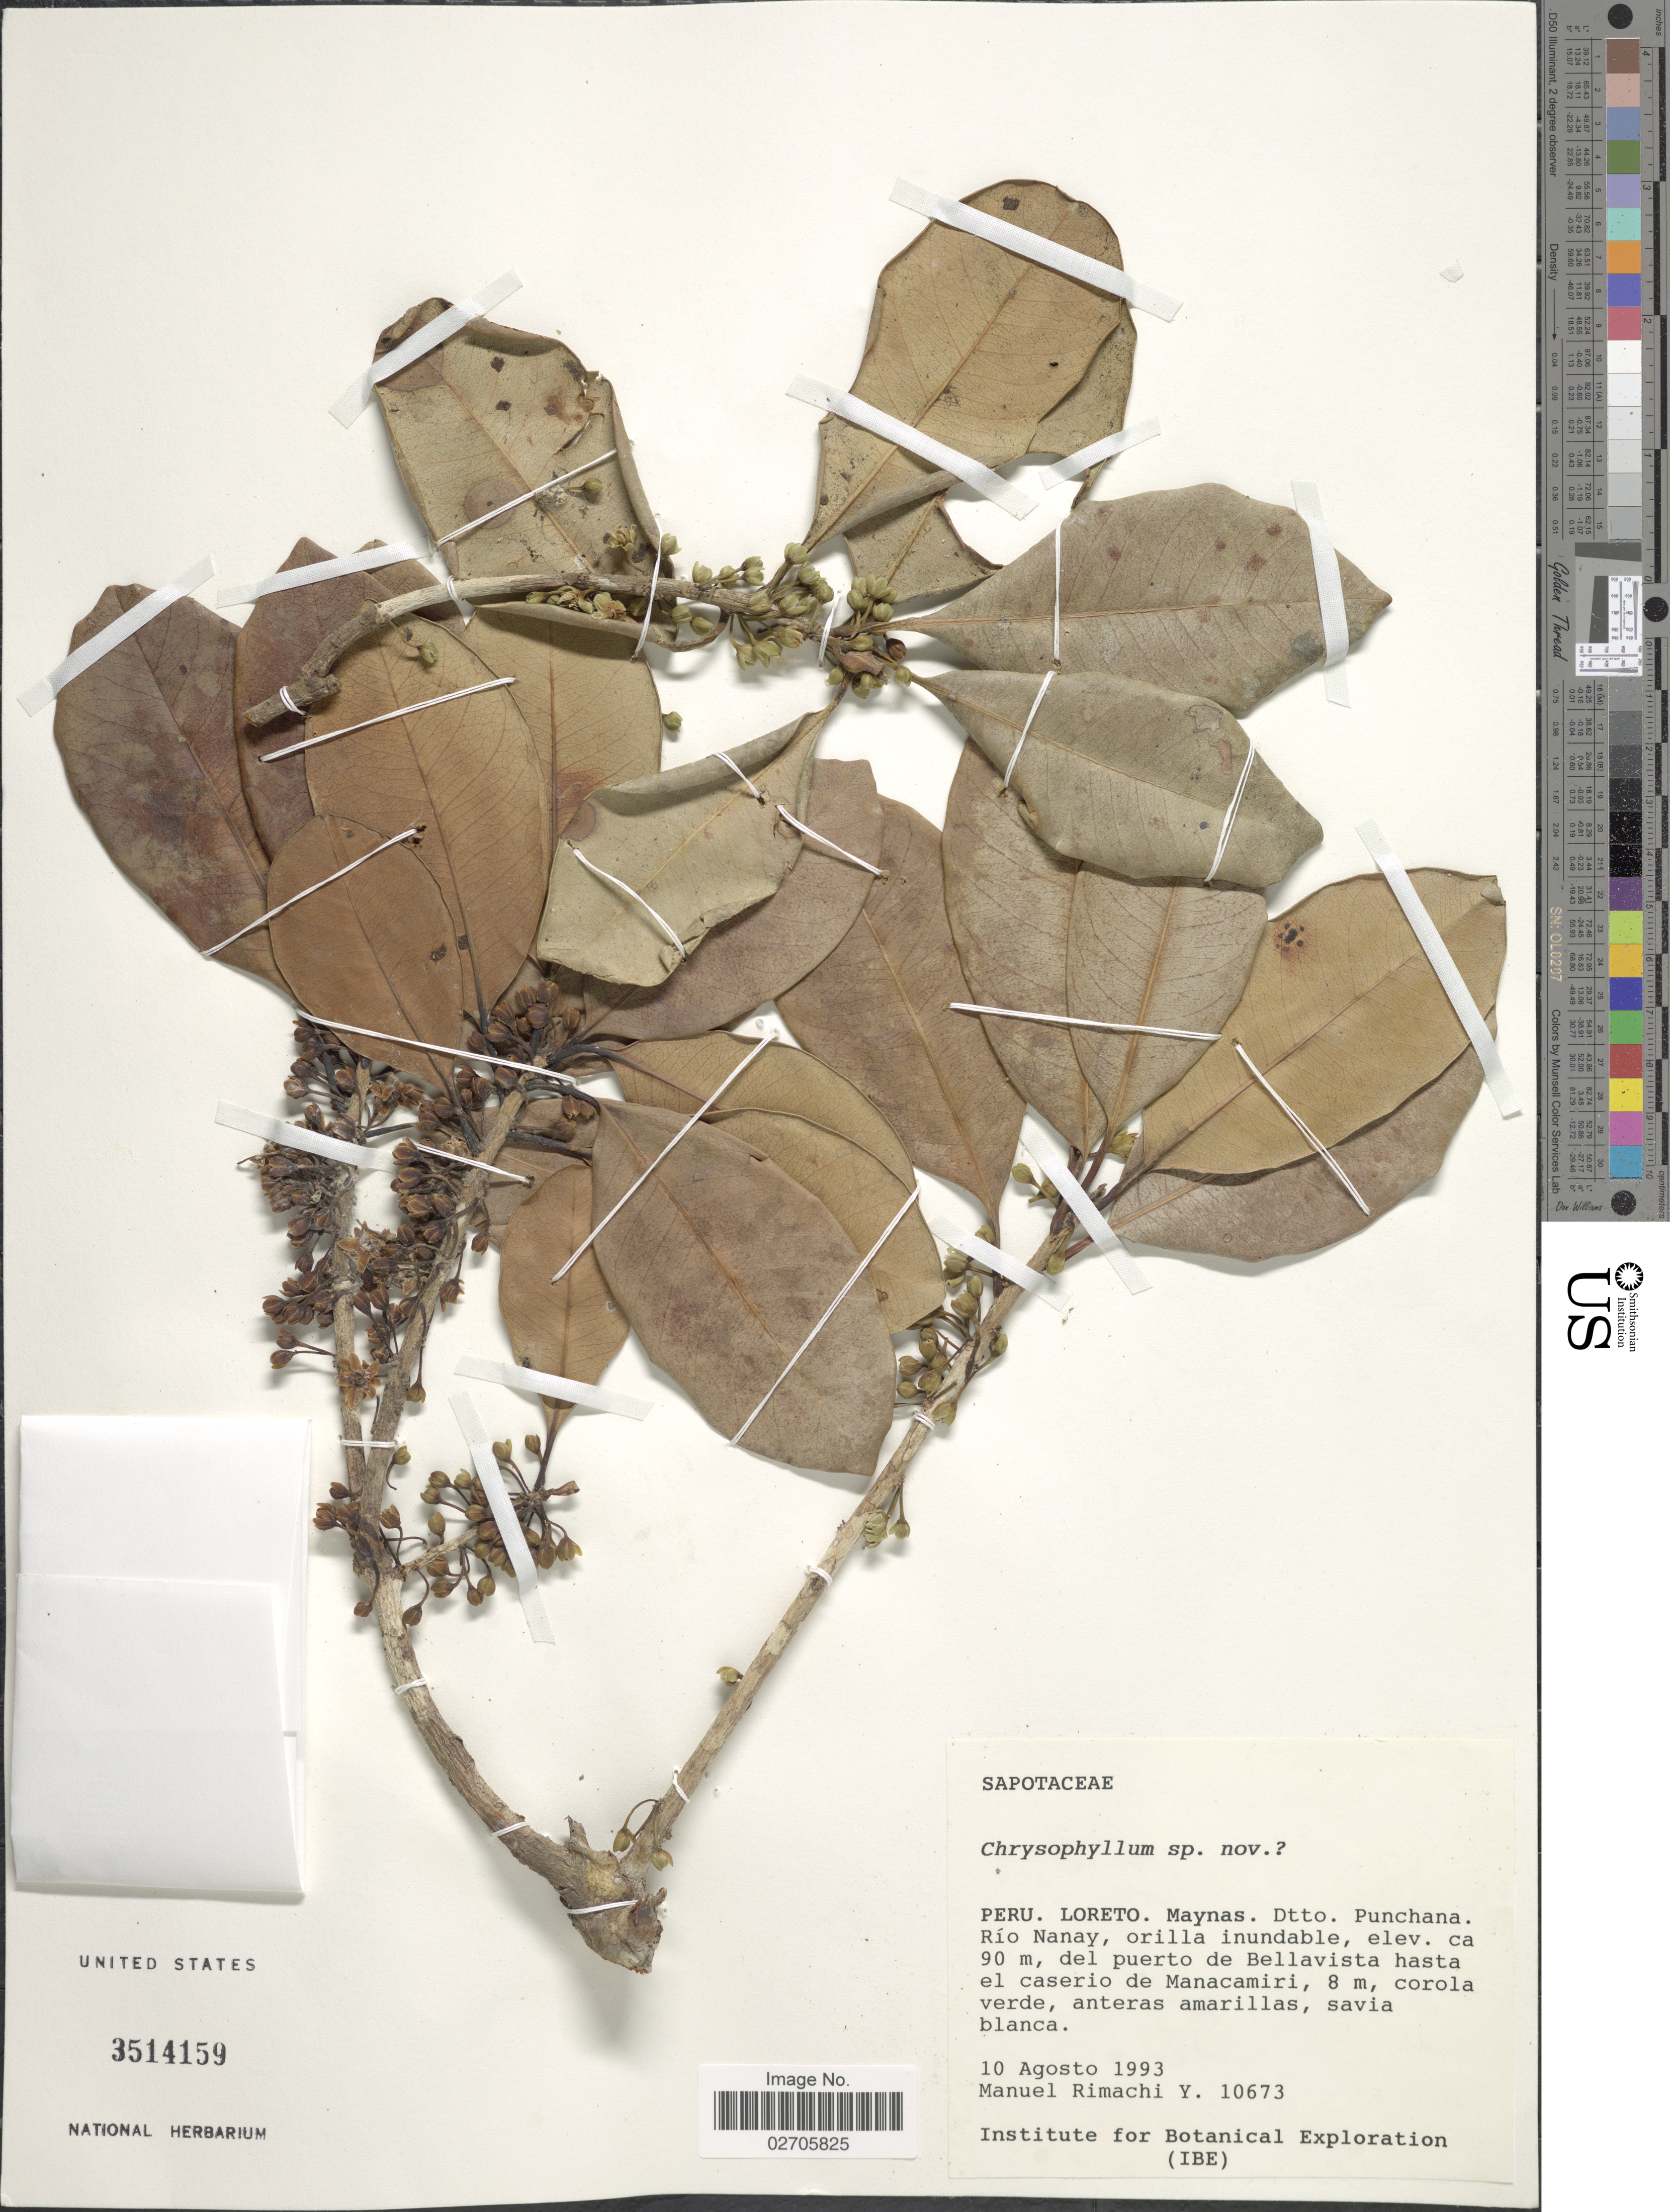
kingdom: Plantae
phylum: Tracheophyta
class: Magnoliopsida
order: Ericales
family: Sapotaceae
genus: Chrysophyllum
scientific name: Chrysophyllum sp.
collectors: M. Rimachi Y.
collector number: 10673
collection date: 1993-08-10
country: Peru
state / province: Loreto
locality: Maynas. Dtto. Punchana. Río Nanay, orilla inundable, del puerto de Bellavista hasta el caserio de Manacamiri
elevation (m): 90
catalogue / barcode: US 3514159